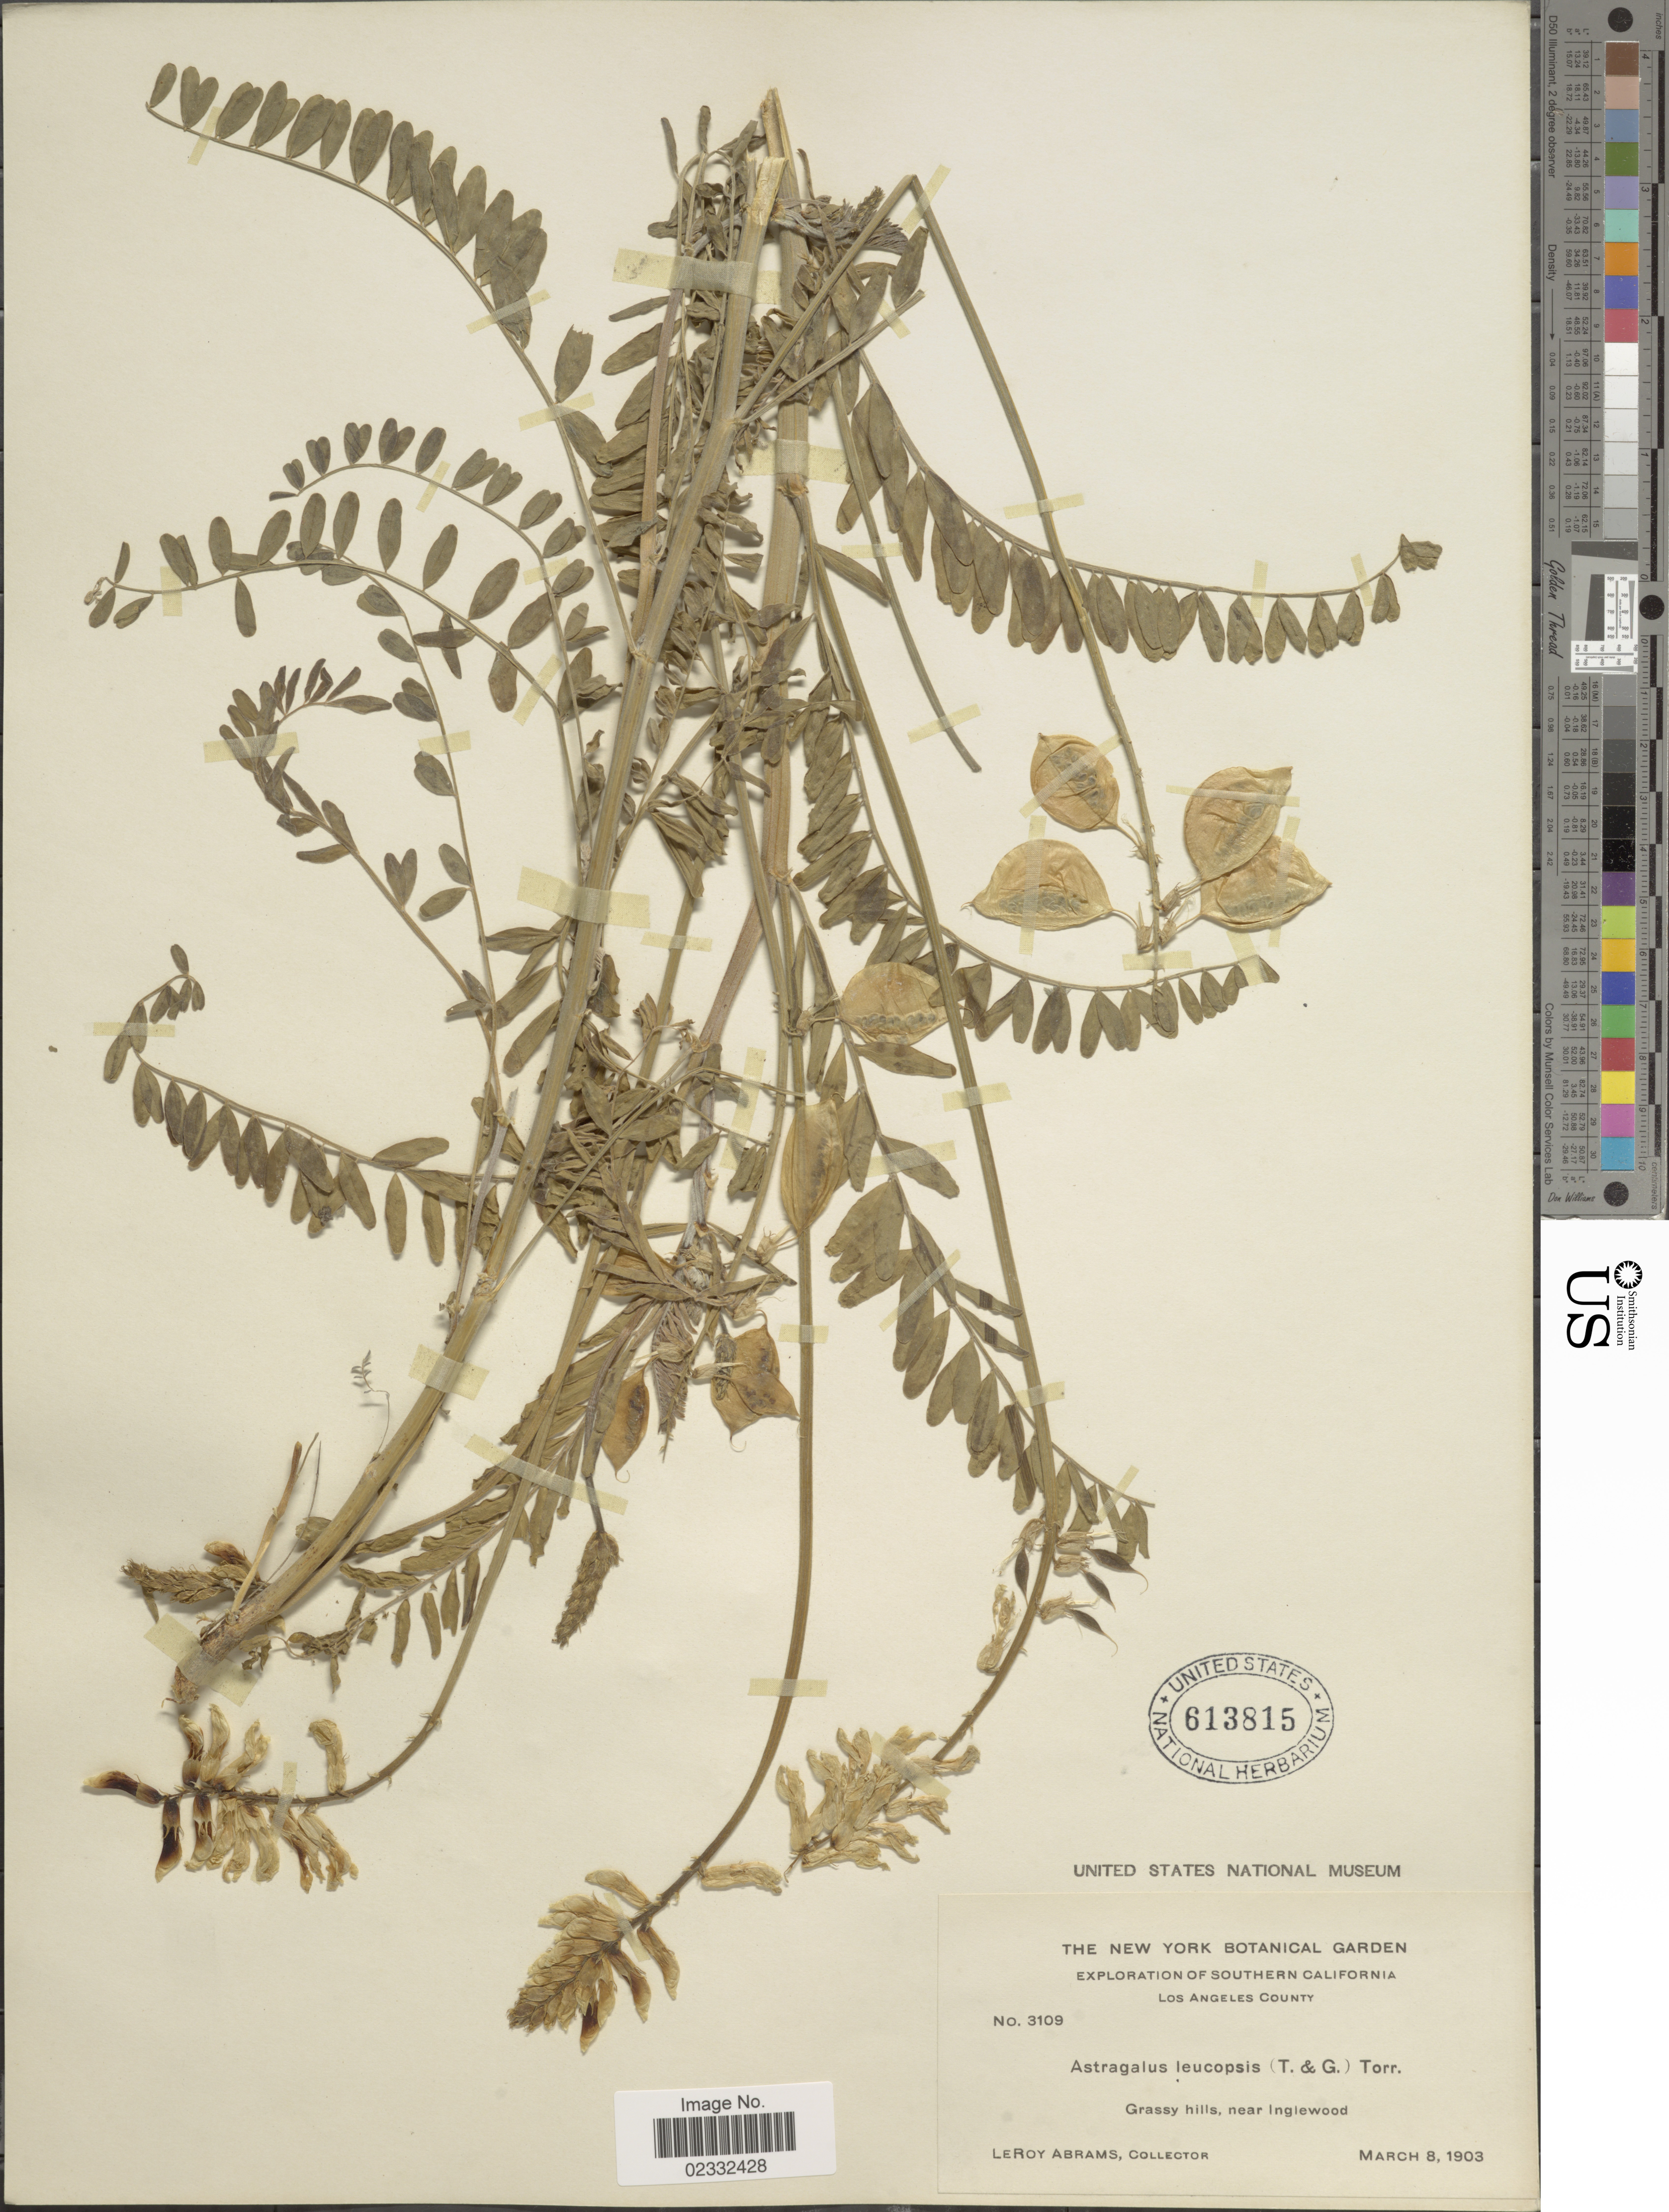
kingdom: Plantae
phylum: Tracheophyta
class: Magnoliopsida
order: Fabales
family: Fabaceae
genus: Astragalus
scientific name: Astragalus leucopsis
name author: (Torr.) Torr.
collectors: L. Abrams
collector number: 3109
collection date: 1903-03-08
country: United States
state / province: California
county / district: Los Angeles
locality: Southern California. Grassy hills, near inglewood. Los Angeles County.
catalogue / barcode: US 613815